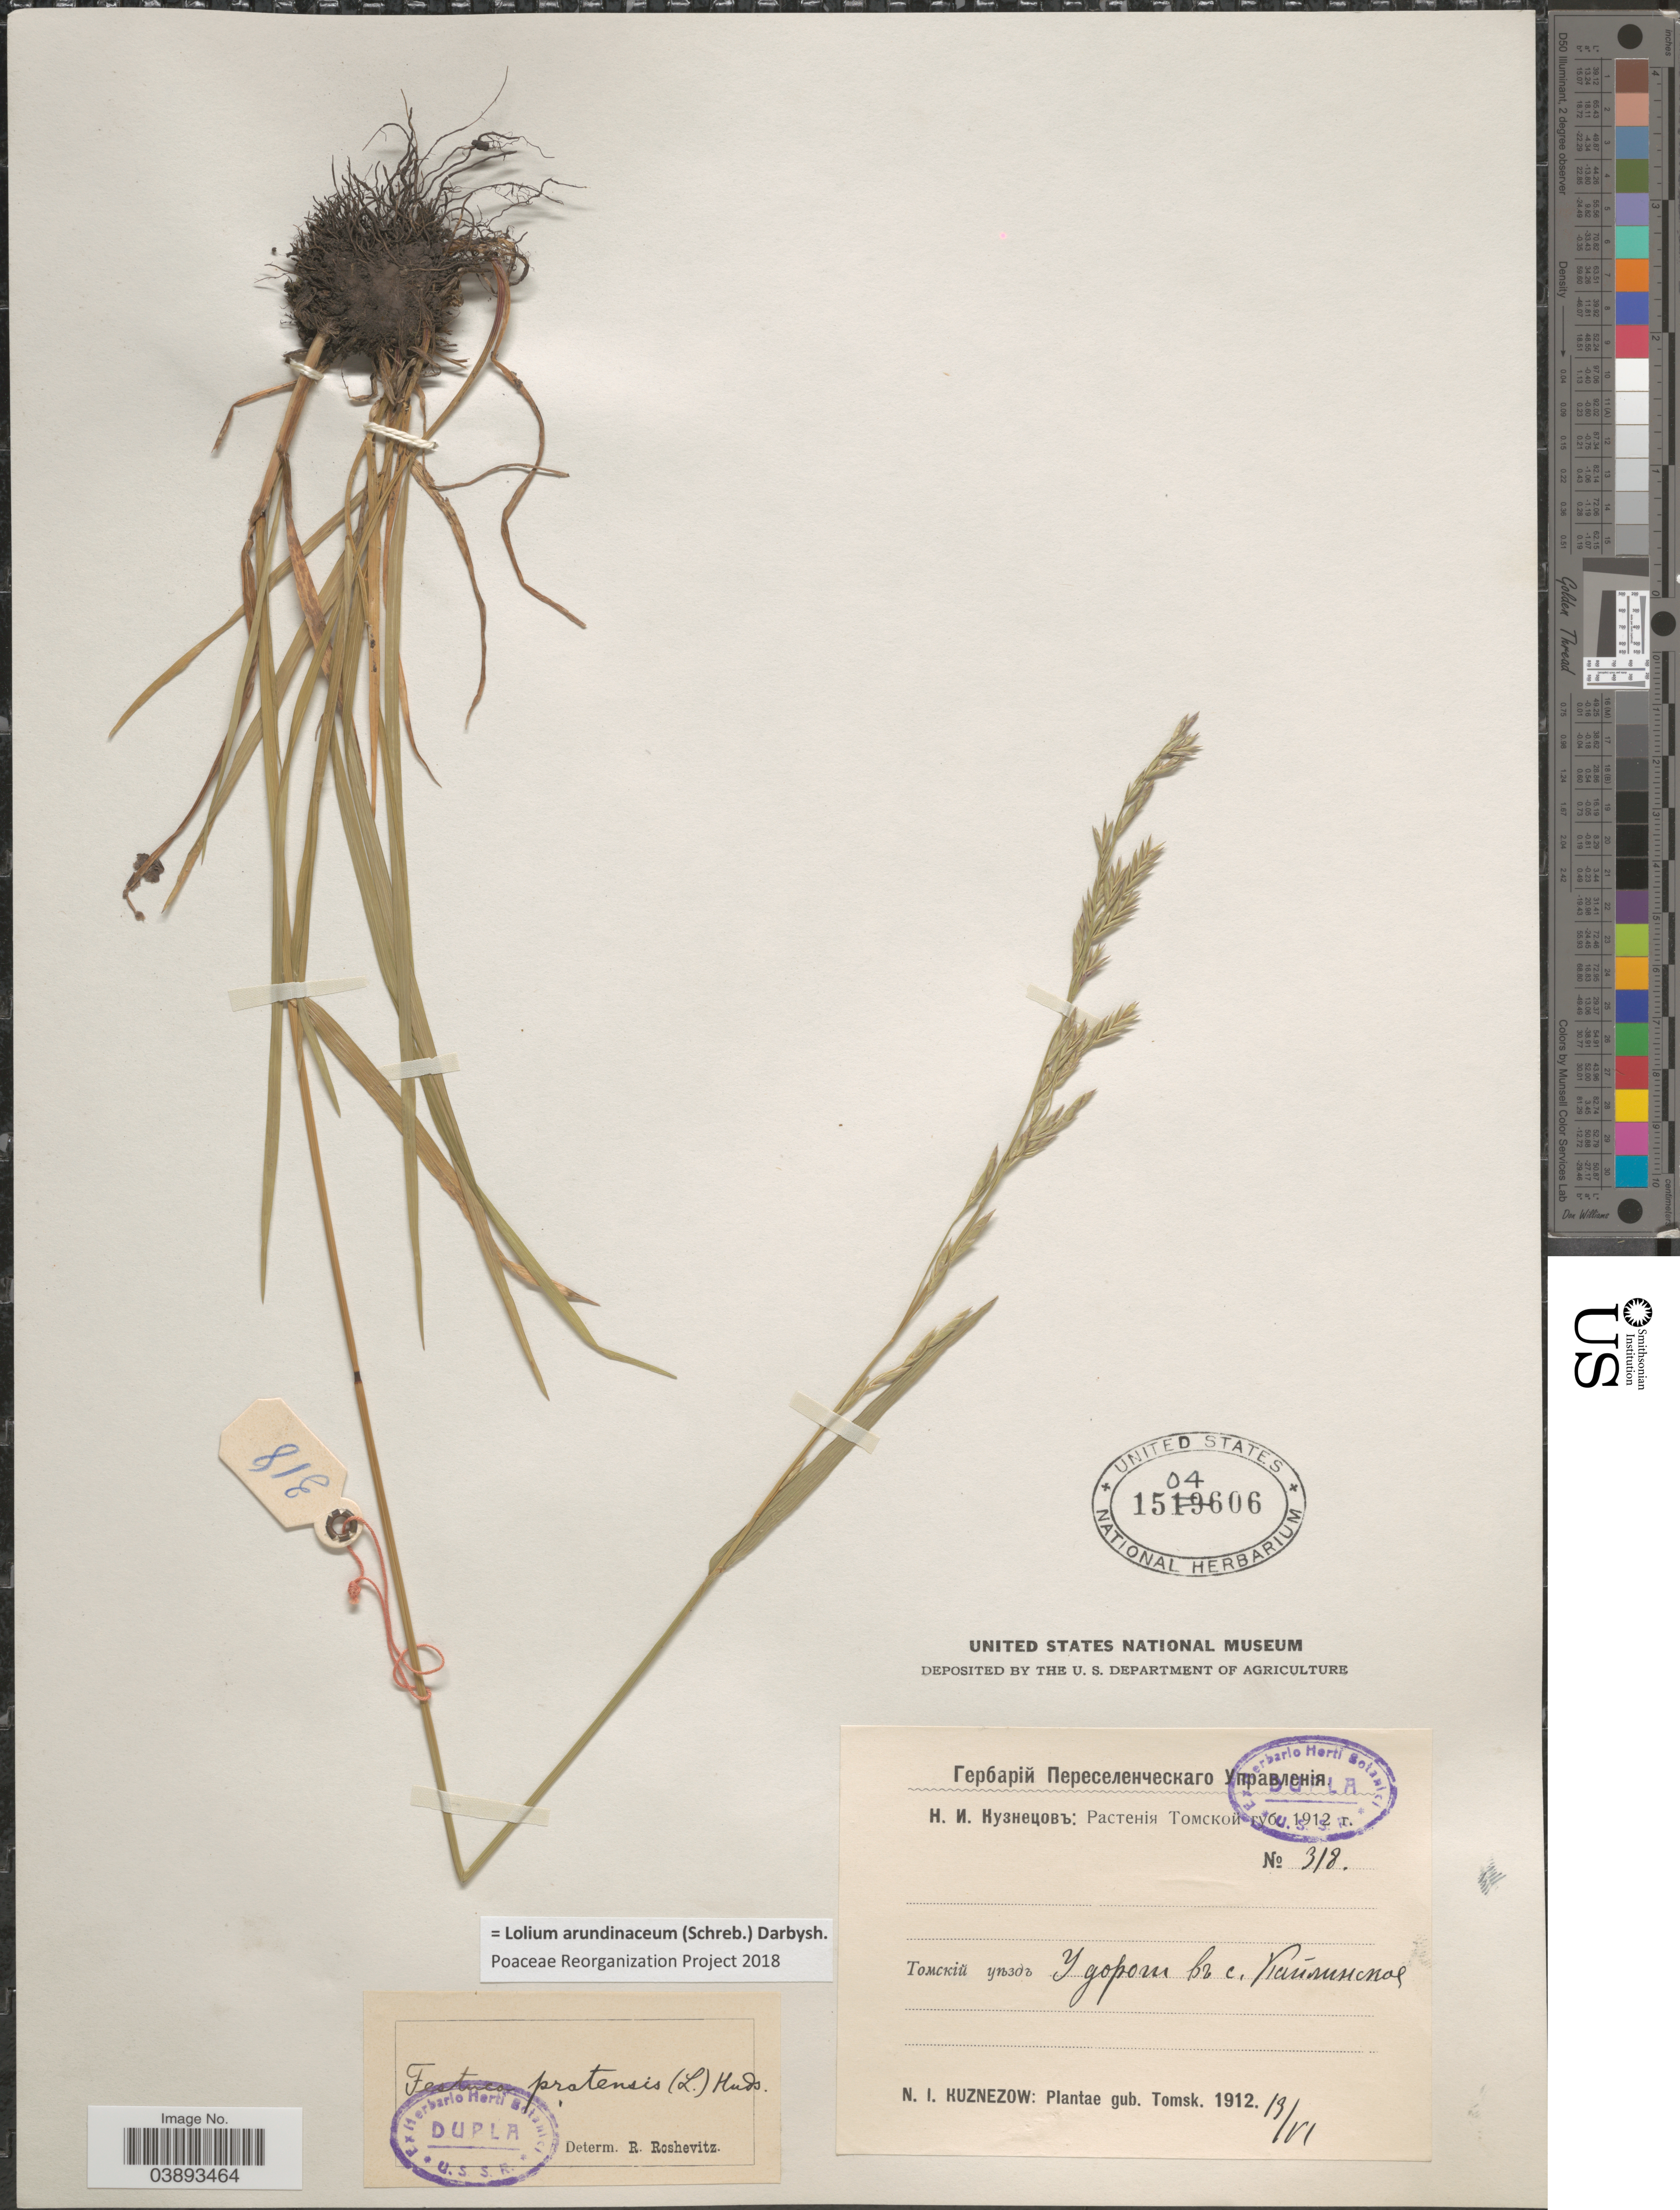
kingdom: Plantae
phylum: Tracheophyta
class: Liliopsida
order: Poales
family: Poaceae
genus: Lolium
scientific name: Lolium arundinaceum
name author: (Schreb.) Darbysh.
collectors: N. Kuznetsov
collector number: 318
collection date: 1912-06-13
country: Russian Federation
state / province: Tomsk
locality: Near road to village Kaylinskoe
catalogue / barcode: US 1504606